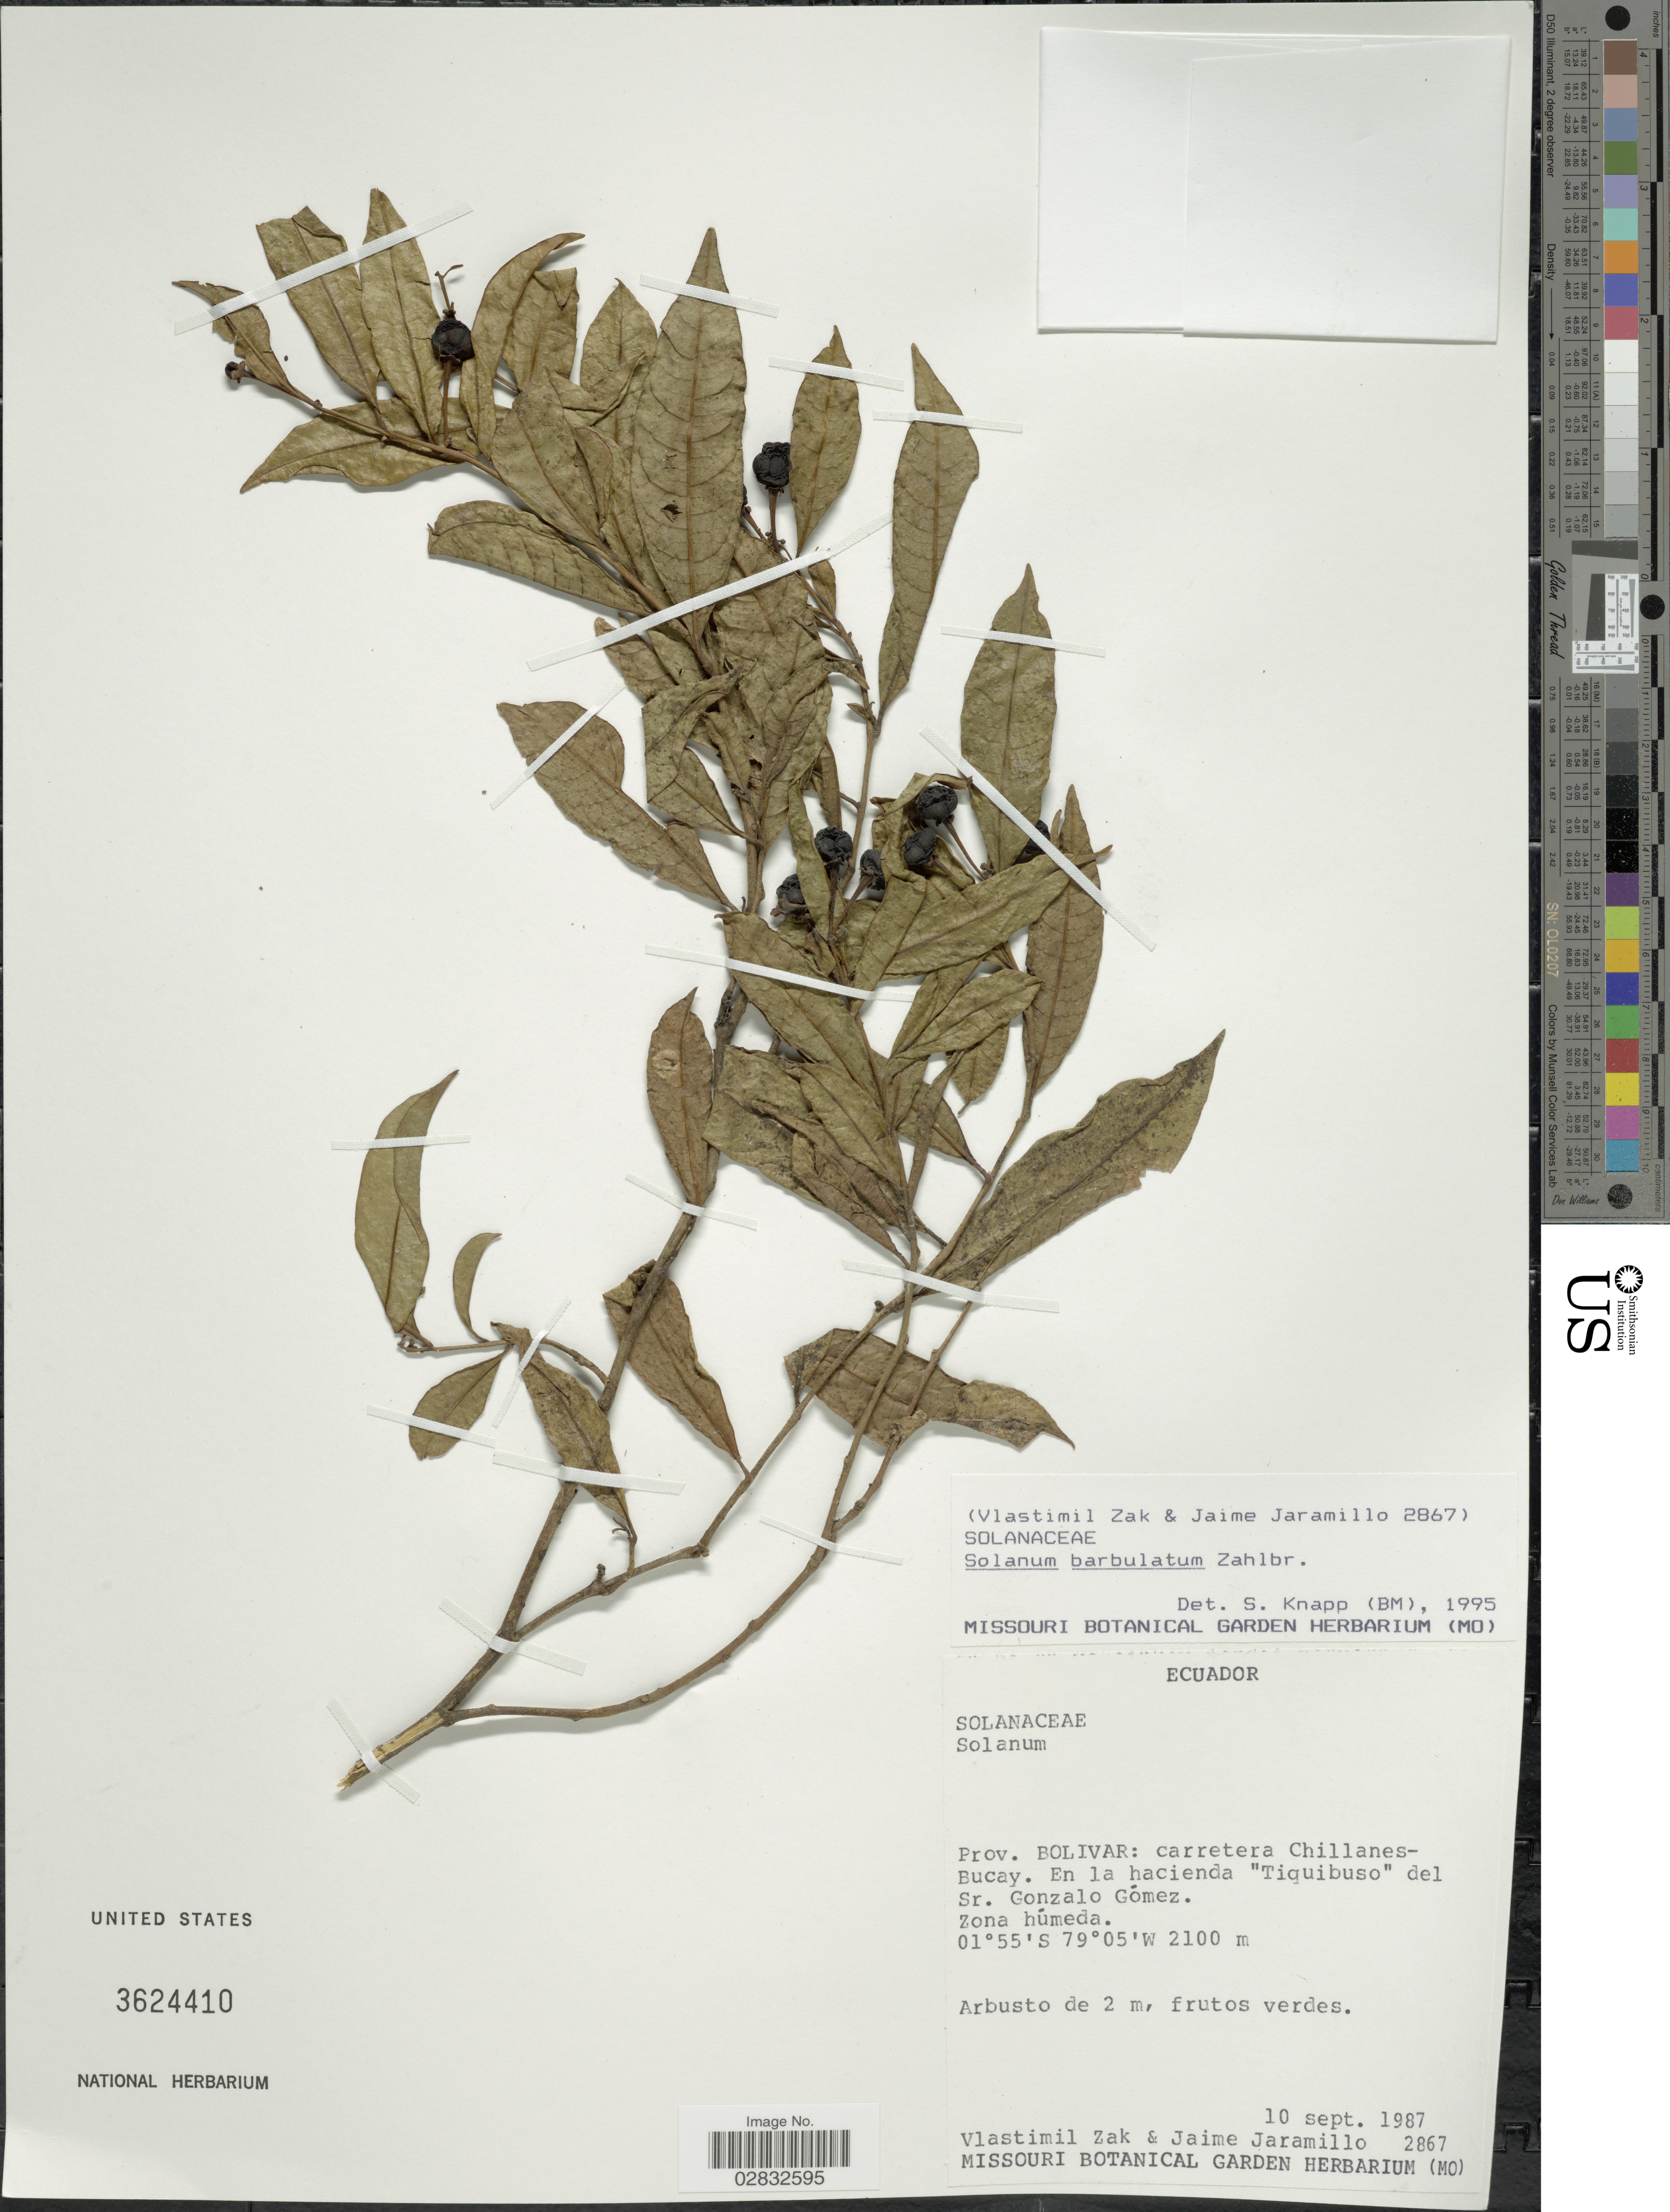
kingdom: Plantae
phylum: Tracheophyta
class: Magnoliopsida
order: Solanales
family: Solanaceae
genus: Solanum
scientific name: Solanum barbulatum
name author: Zahlbr.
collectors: V. Zak & J. Jaramillo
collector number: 2867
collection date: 1987-09-10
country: Ecuador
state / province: Bolívar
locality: Carretera Chillanes-Bucay. En la hacienda 'Tiquibuso' del Sr. Gonzalo Gómez.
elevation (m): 2100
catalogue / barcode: US 3624410